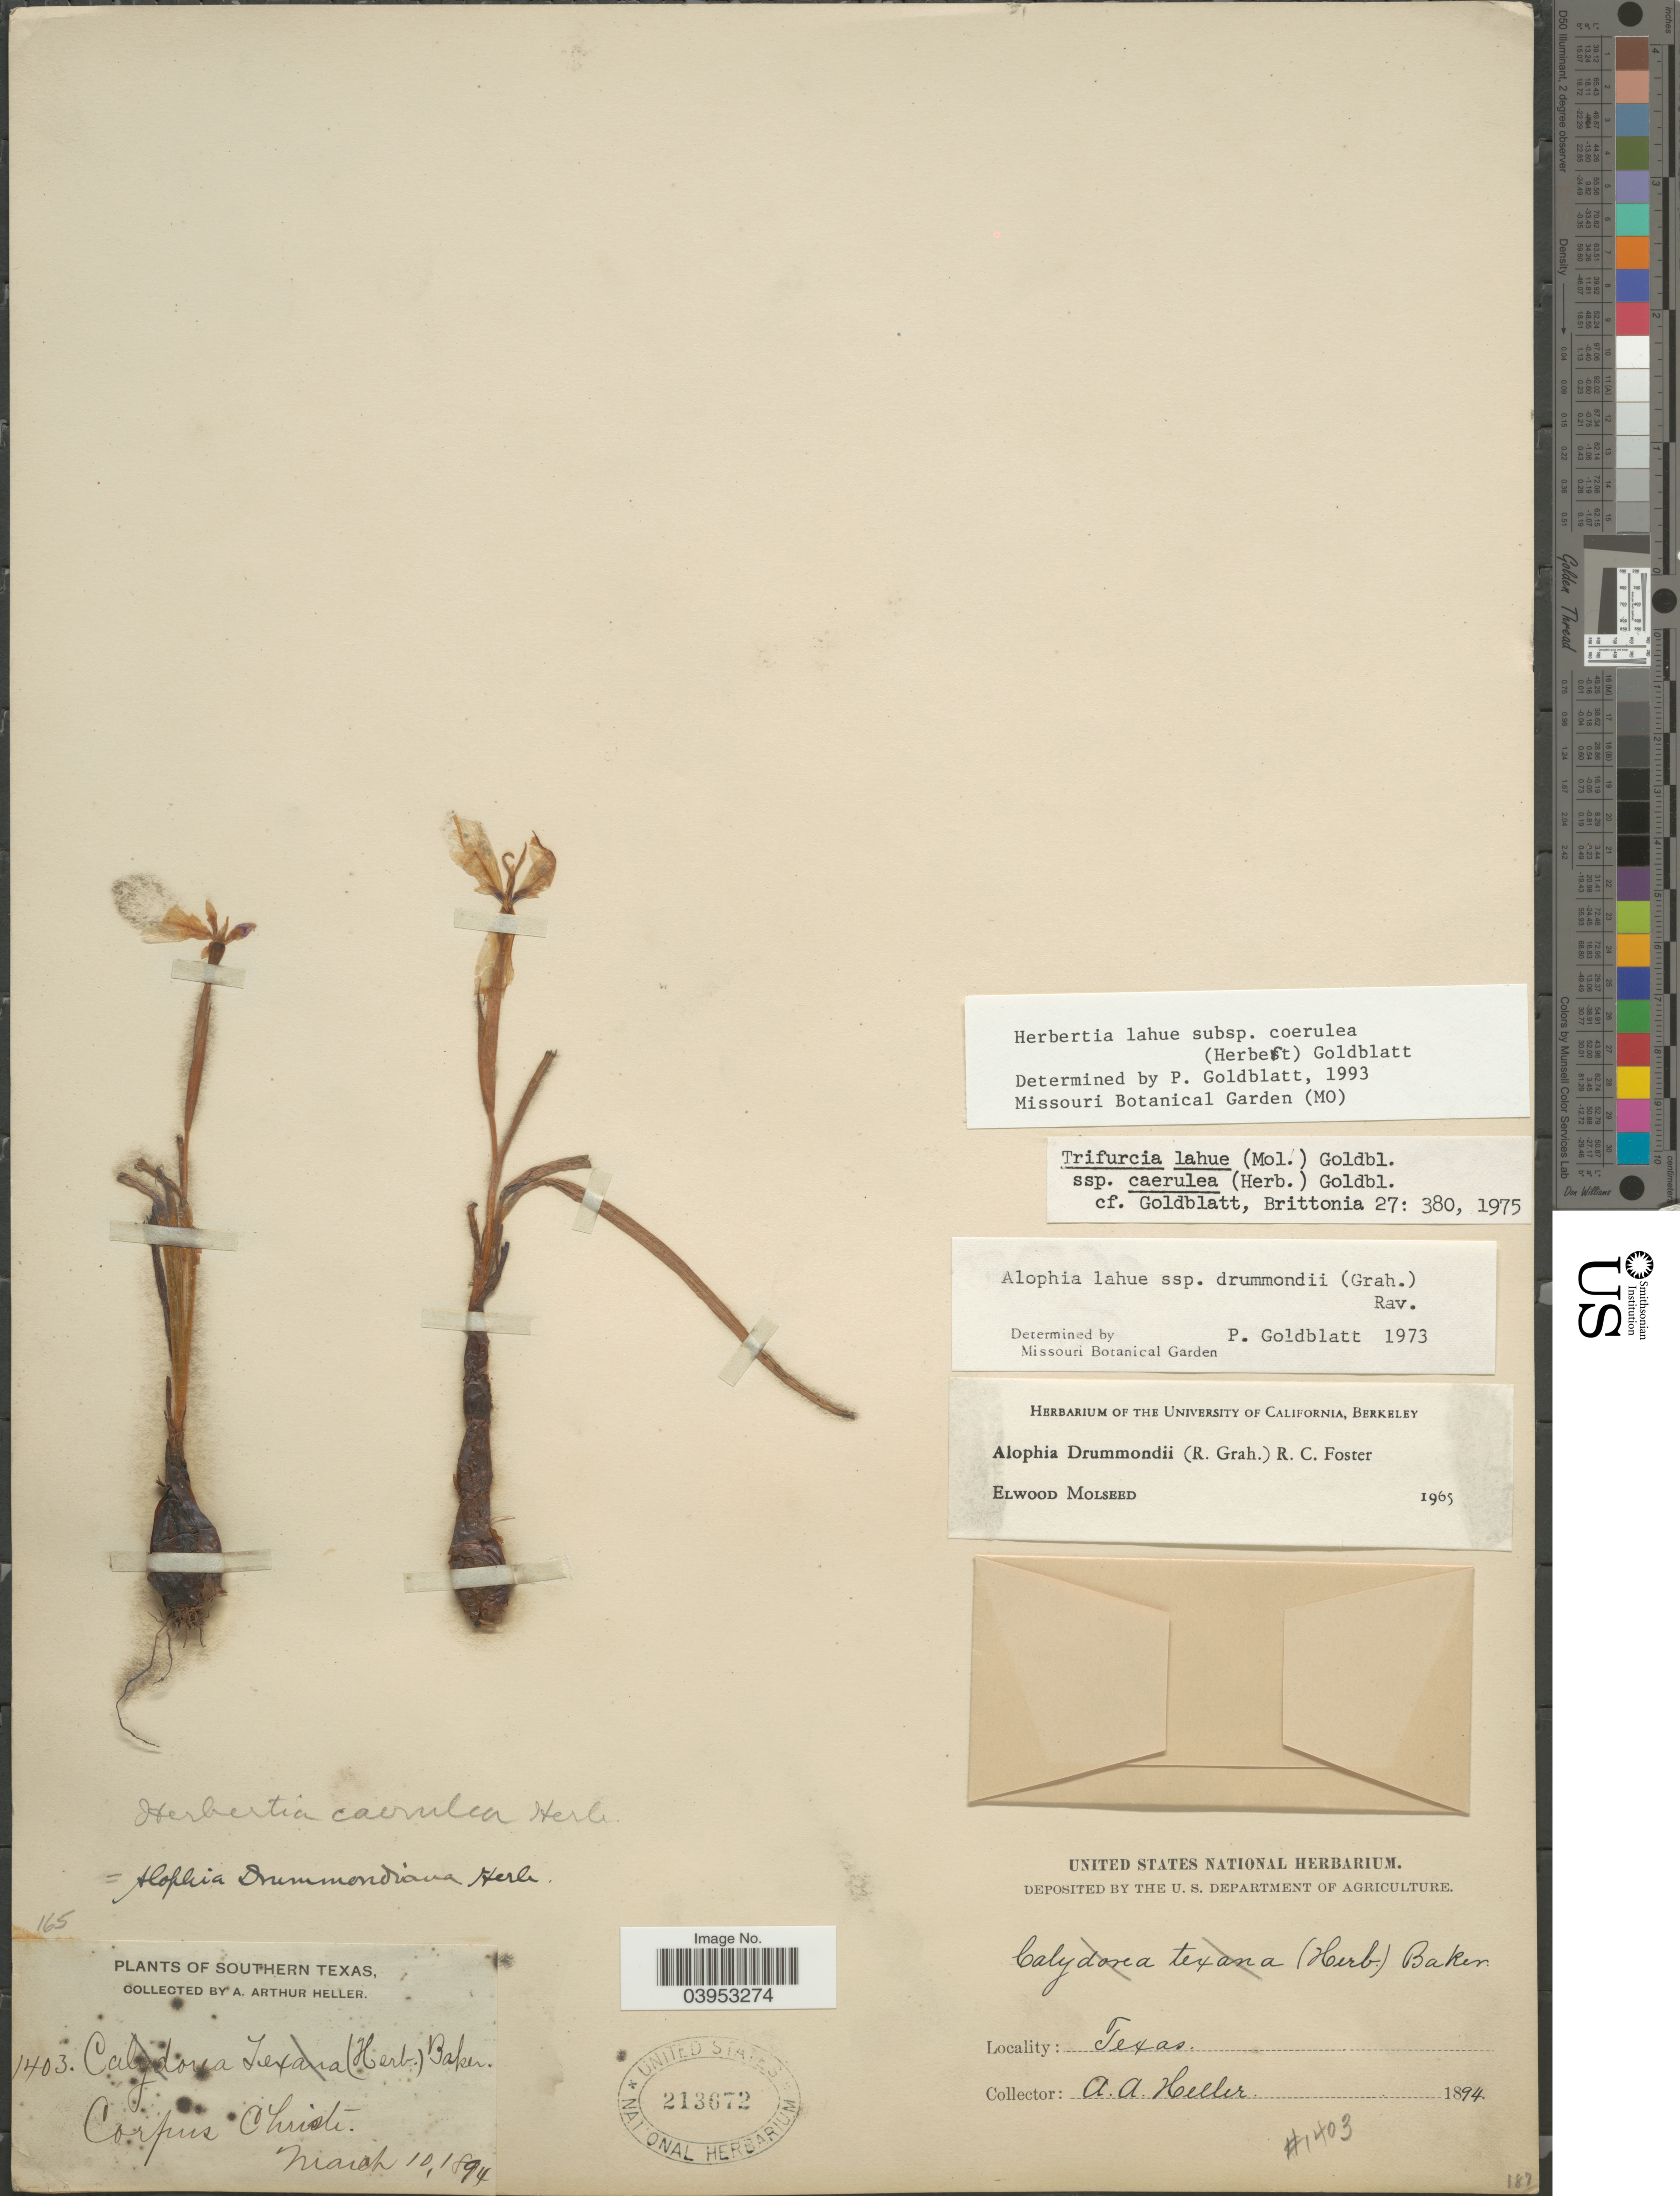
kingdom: Plantae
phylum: Tracheophyta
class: Liliopsida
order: Asparagales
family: Iridaceae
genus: Herbertia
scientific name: Herbertia lahue subsp. caerulea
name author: (Herb.) Goldblatt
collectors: A. A. Heller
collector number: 1403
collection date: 1894-03-10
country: United States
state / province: Texas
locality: Southern Texas. Corpus Christi.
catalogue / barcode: US 213672